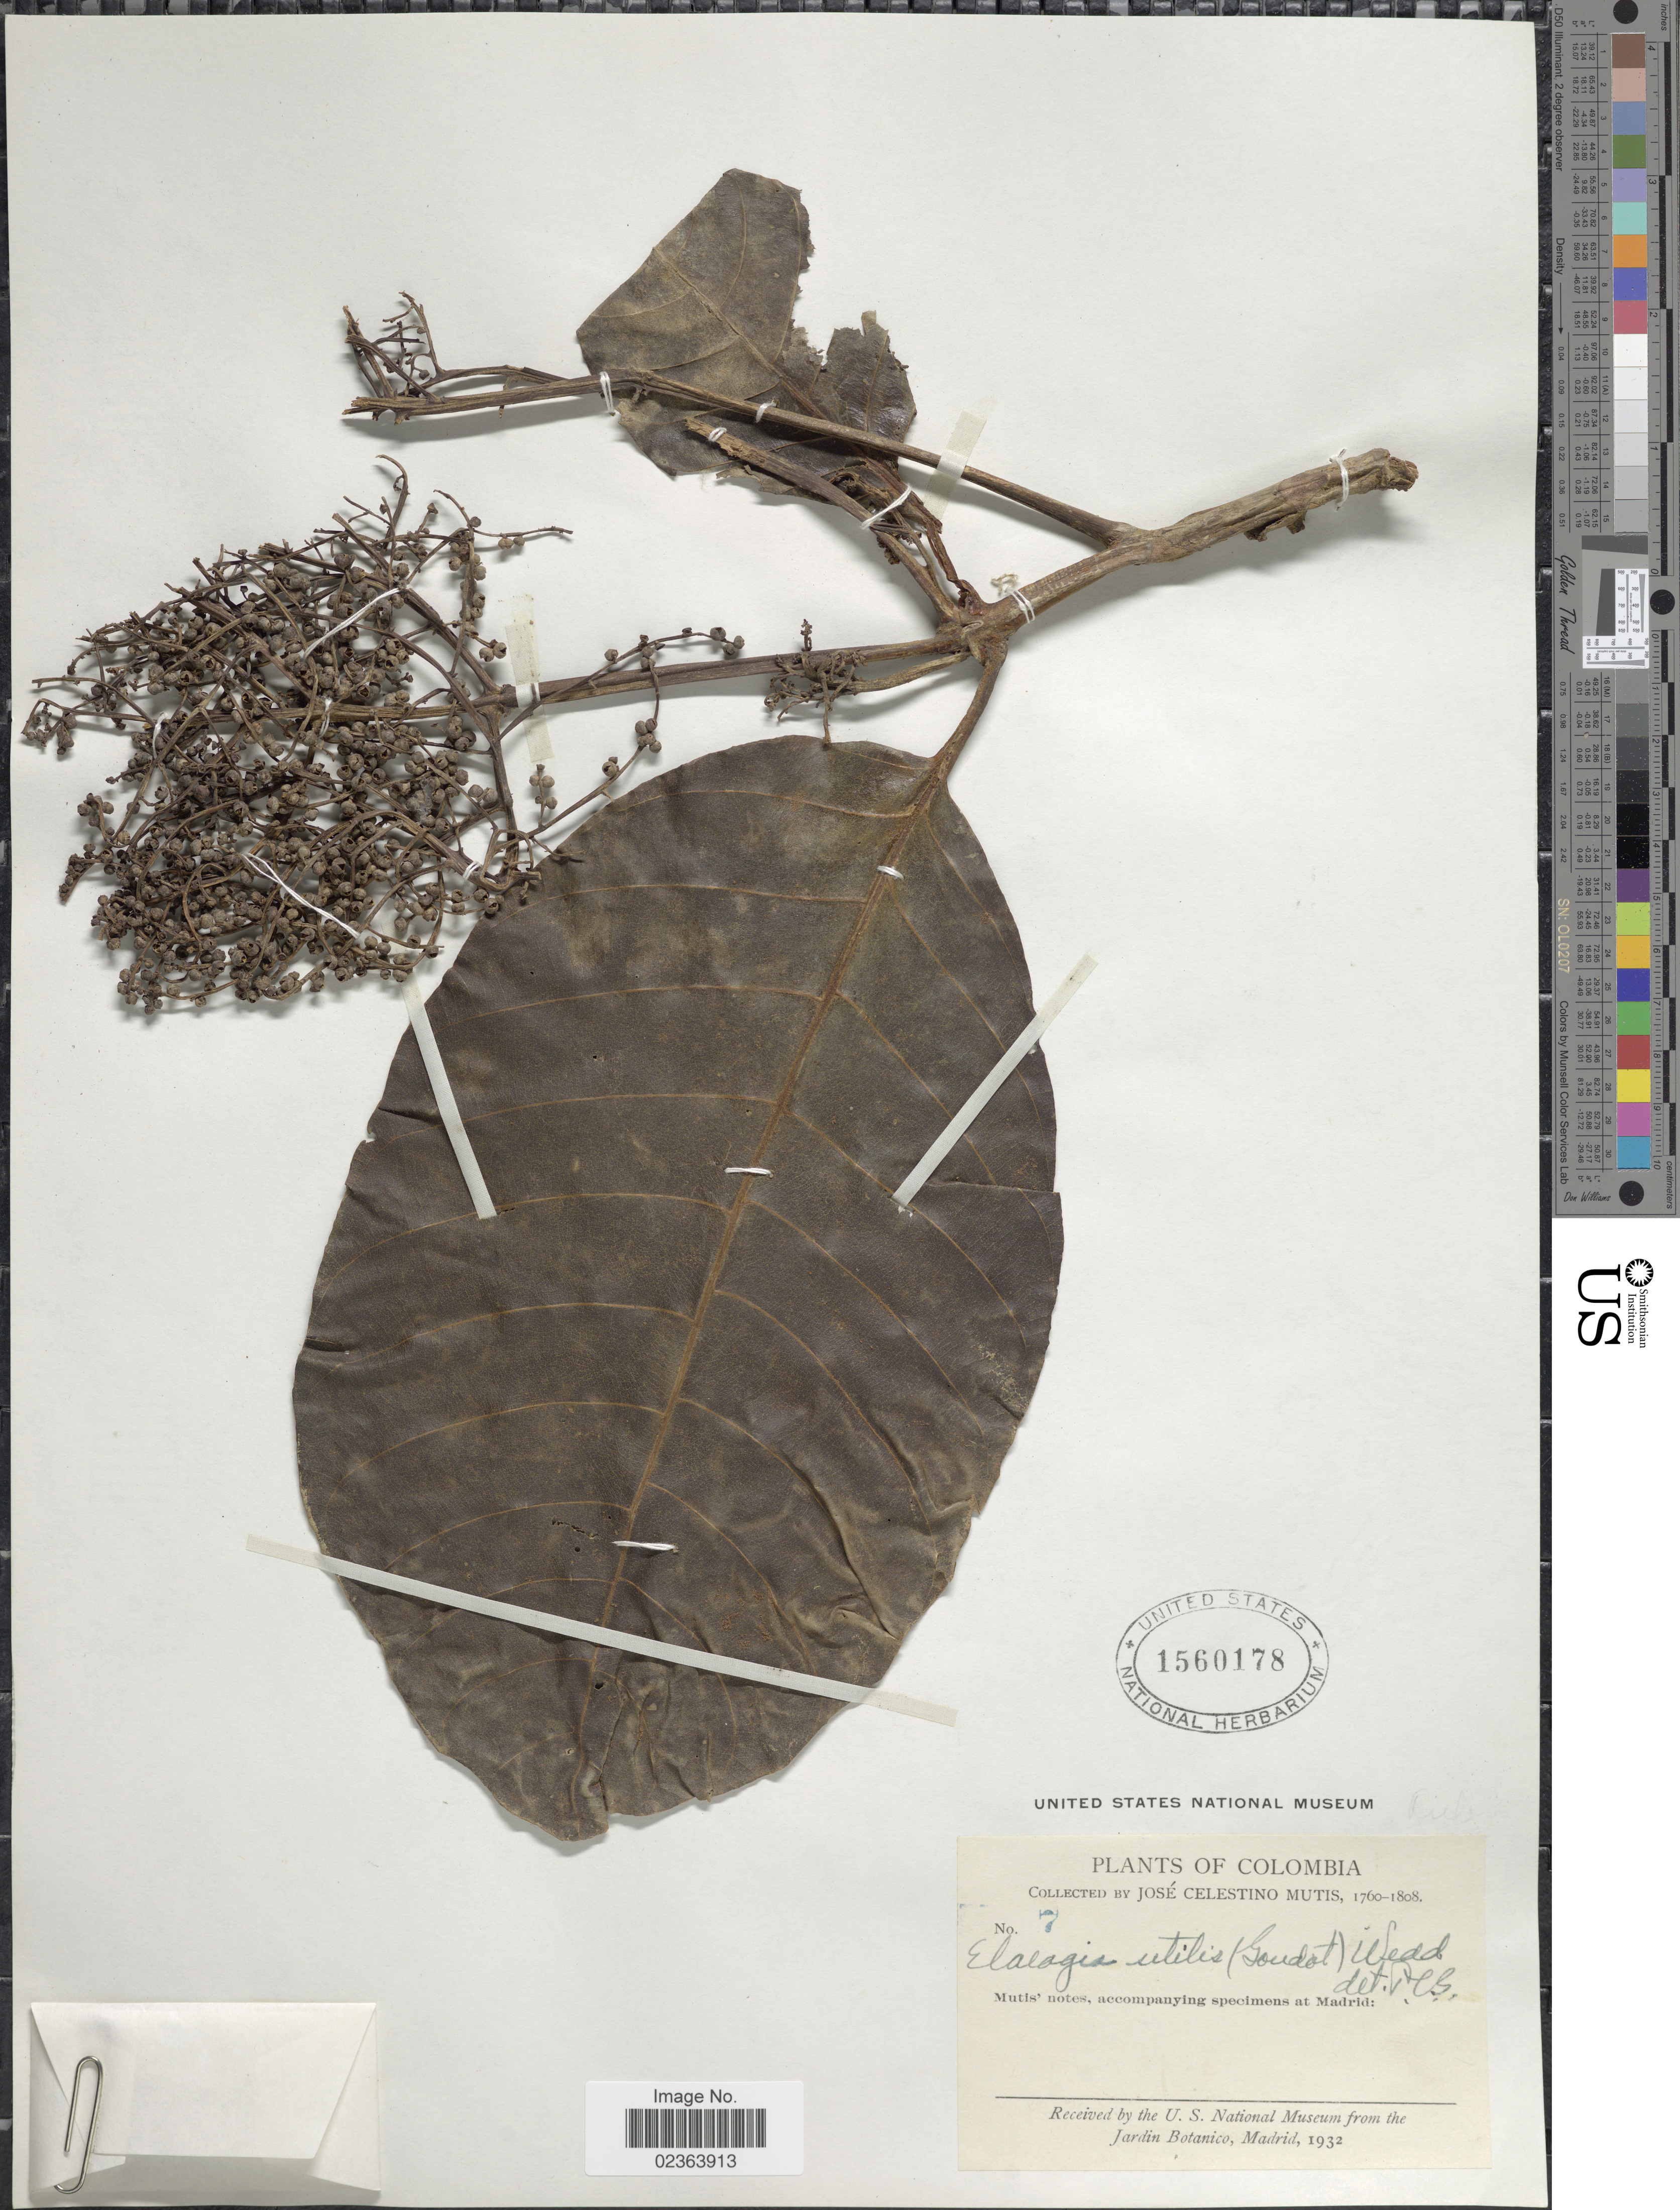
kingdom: Plantae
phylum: Tracheophyta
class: Magnoliopsida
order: Gentianales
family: Rubiaceae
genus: Elaeagia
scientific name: Elaeagia utilis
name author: (Goudot) Wedd.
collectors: J. C. B. Mutis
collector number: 7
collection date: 1760/1808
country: Colombia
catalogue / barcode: US 1560178